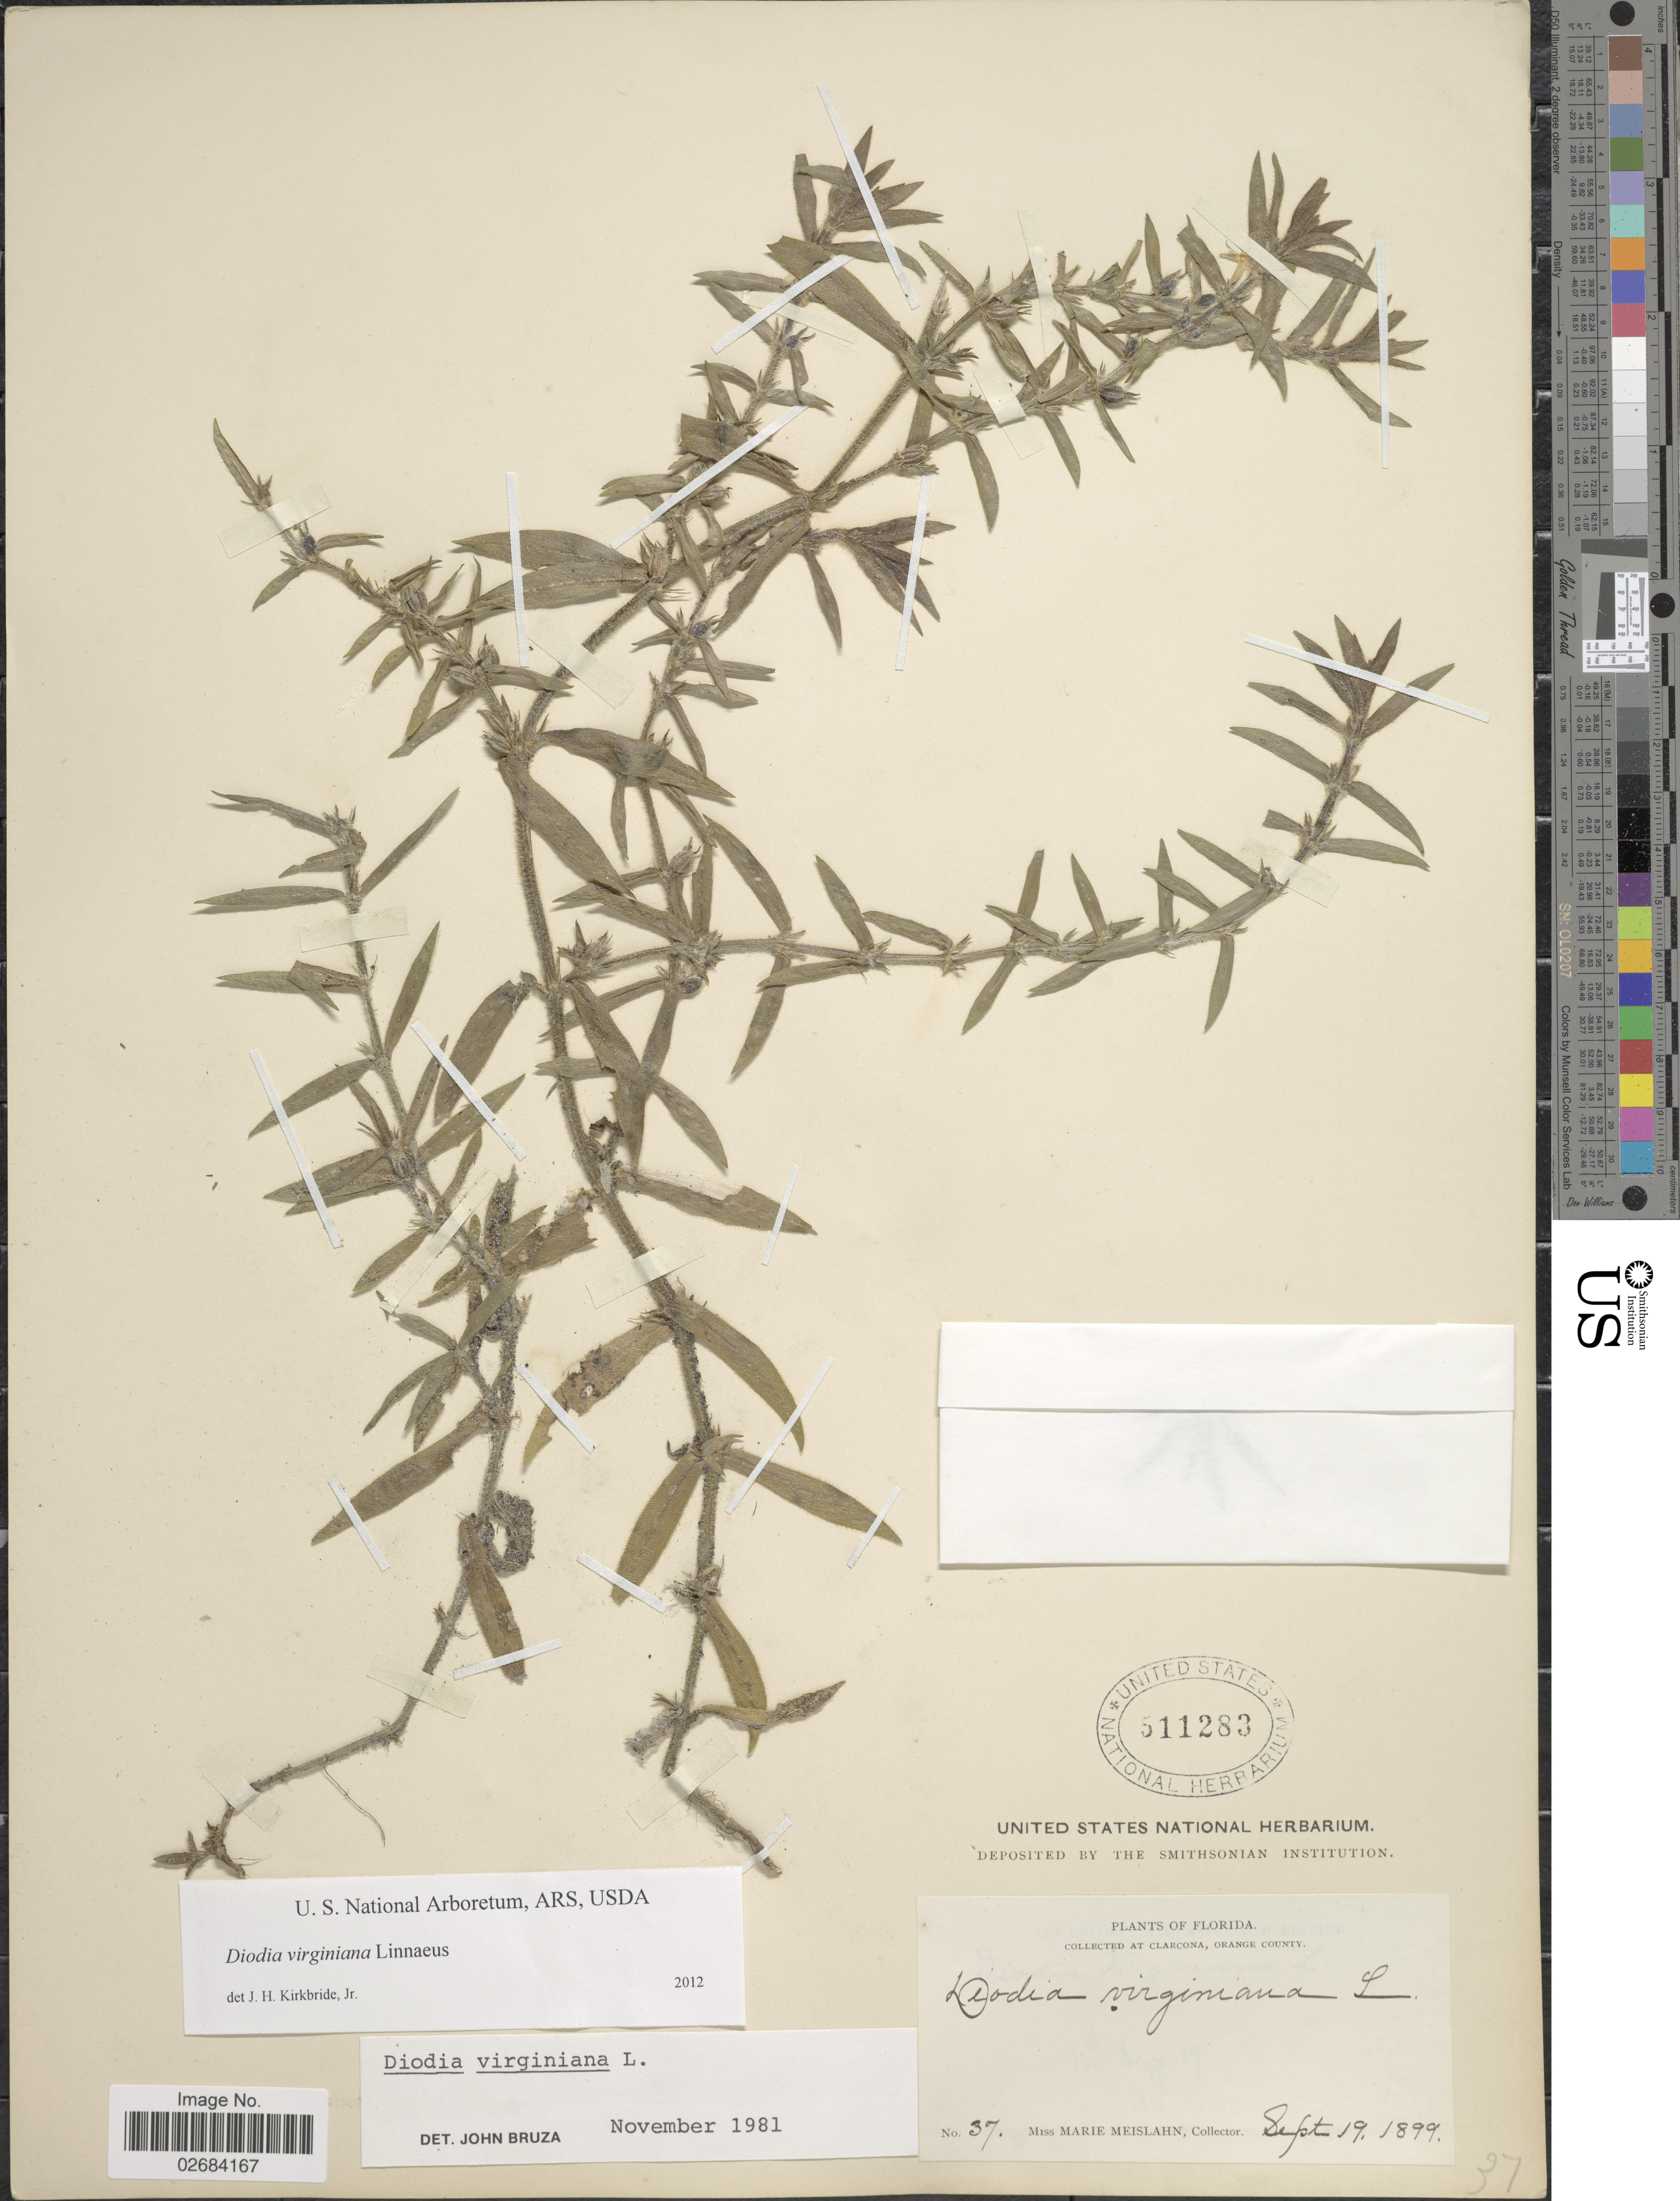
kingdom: Plantae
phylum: Tracheophyta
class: Magnoliopsida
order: Gentianales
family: Rubiaceae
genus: Diodia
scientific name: Diodia virginiana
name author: L.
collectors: M. Meislahn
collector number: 37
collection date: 1899-09-19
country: United States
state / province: Florida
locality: At Clarcona, Orange County.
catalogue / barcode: US 511283